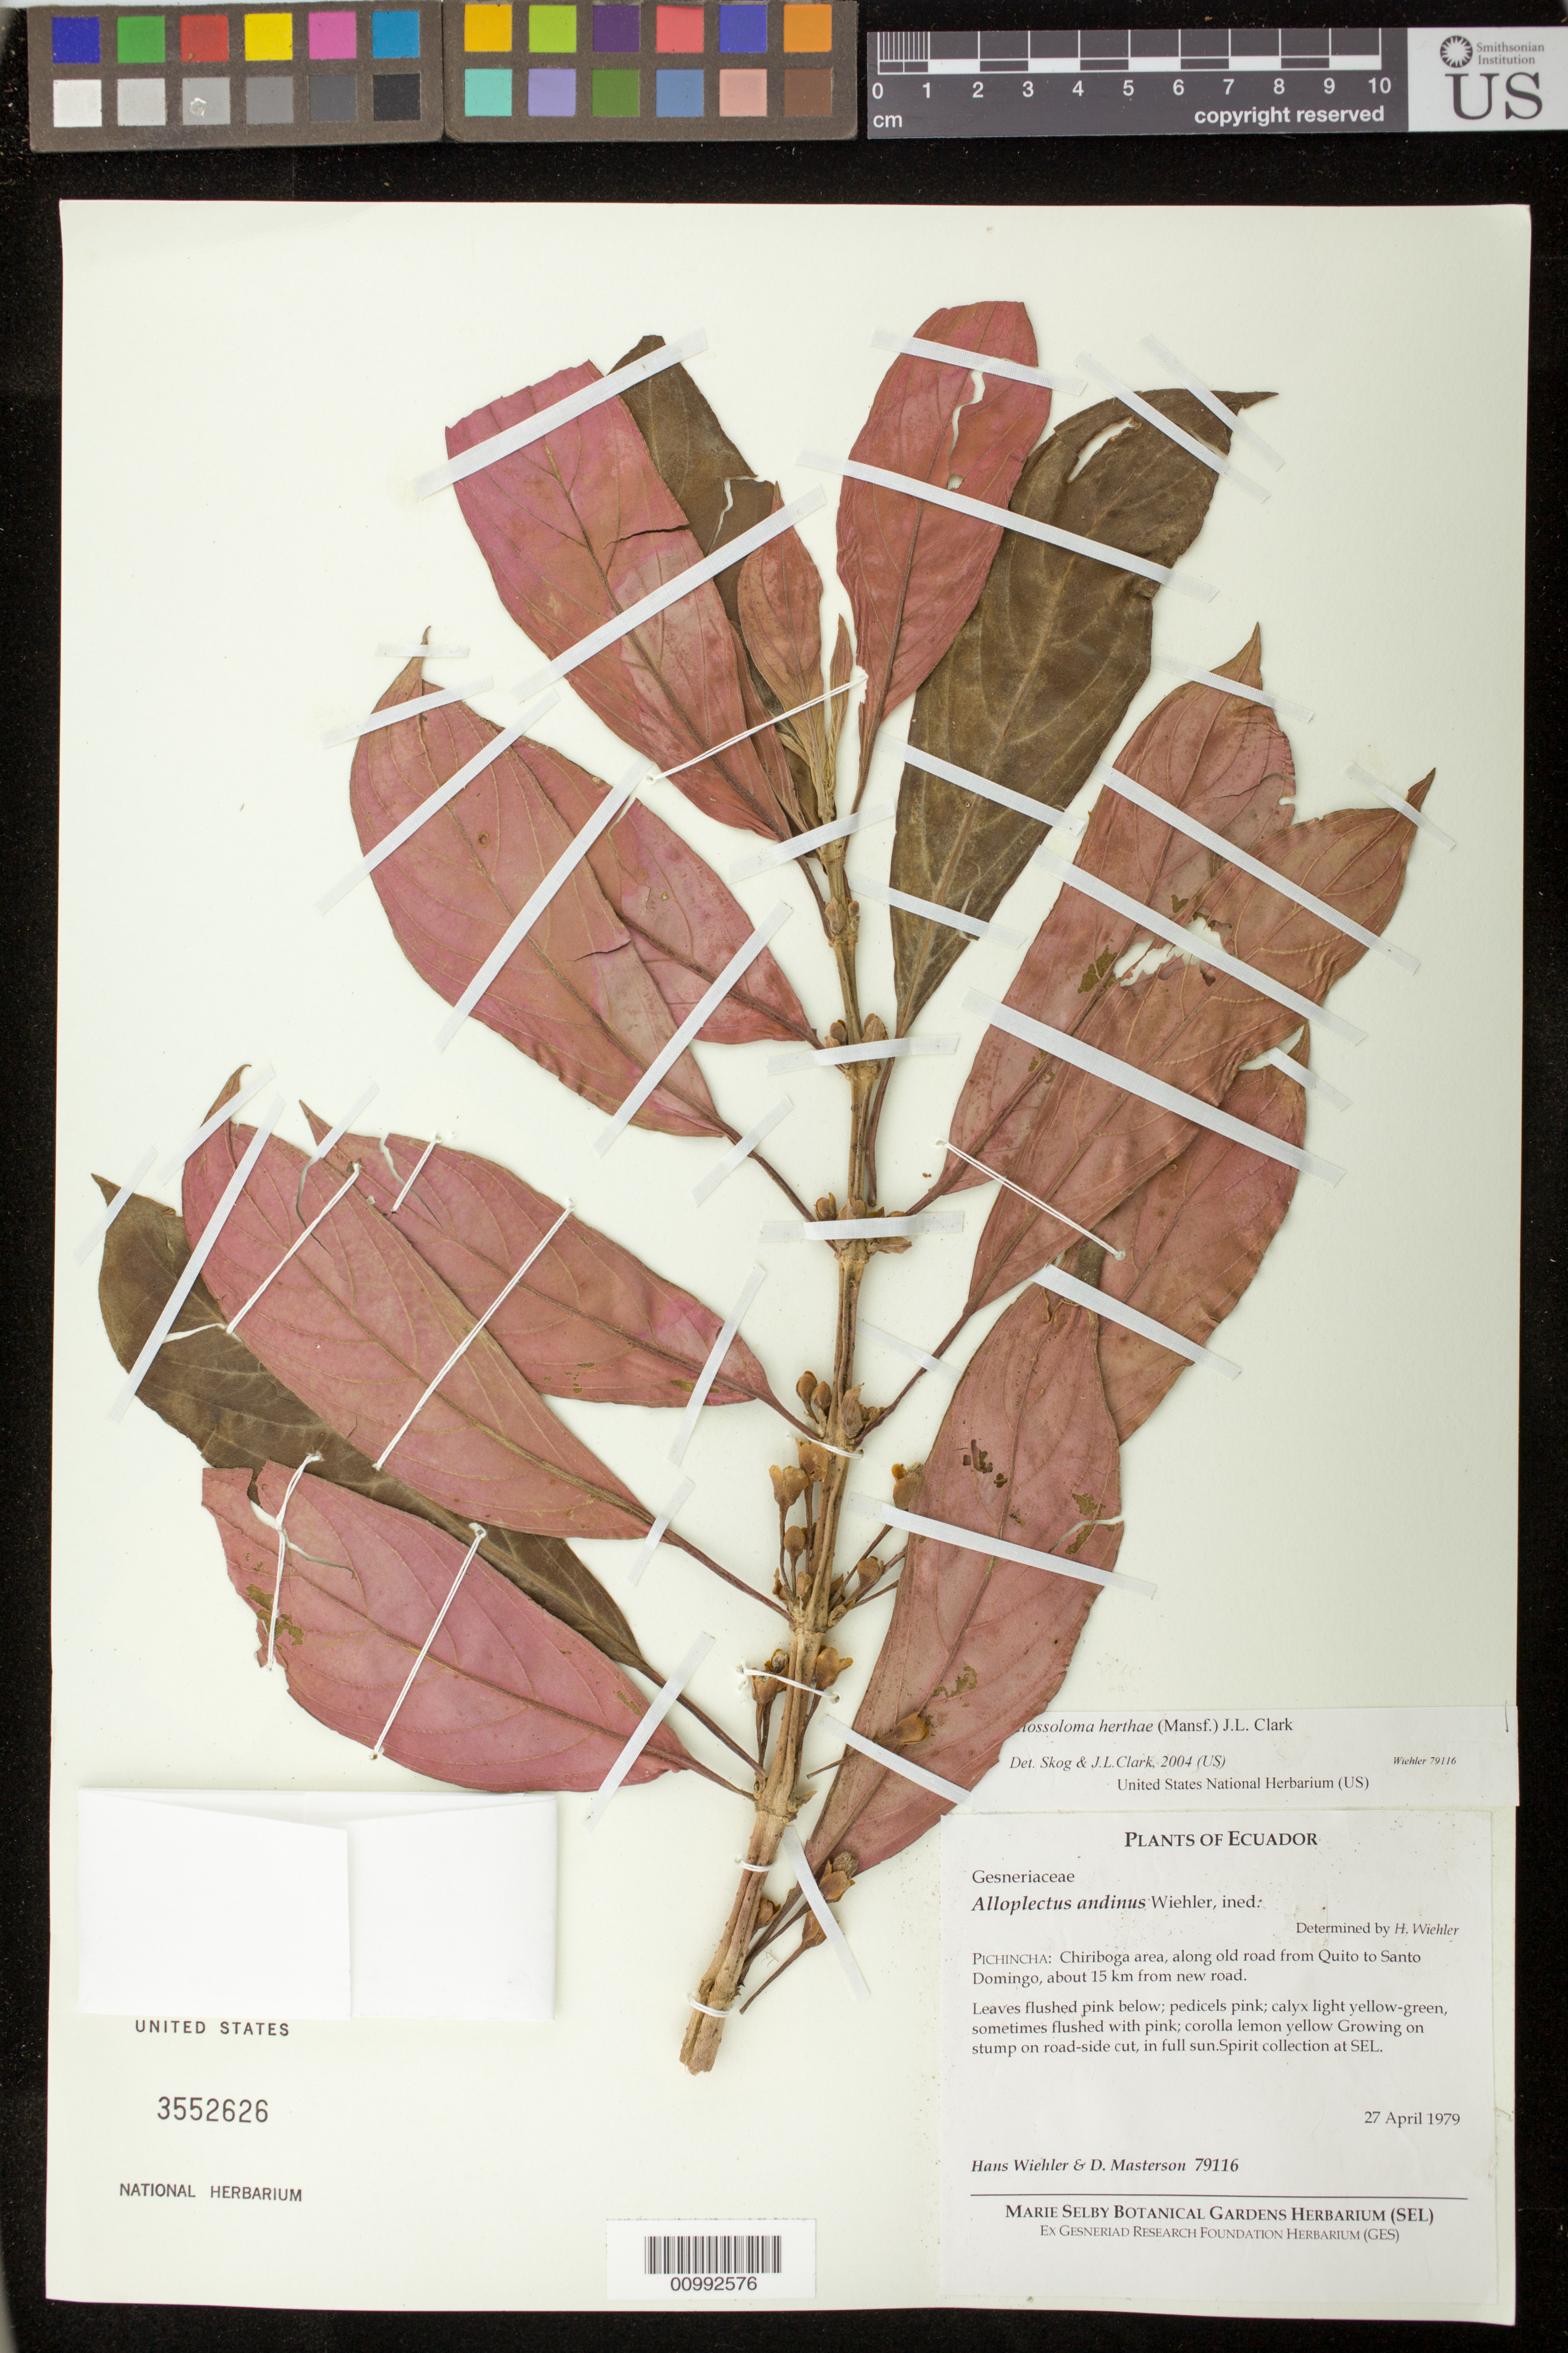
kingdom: Plantae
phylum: Tracheophyta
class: Magnoliopsida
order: Lamiales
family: Gesneriaceae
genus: Glossoloma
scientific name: Glossoloma herthae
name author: (Mansf.) J.L. Clark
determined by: Clark, J. L.; Skog, Laurence E.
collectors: H. J. Wiehler & D. Masterson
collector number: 79116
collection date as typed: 27 Apr 1979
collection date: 1979-04-27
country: Ecuador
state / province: Pichincha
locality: Pichincha: Chiriboga area, along old road from Quito to Santo Domingo, about 15 km from new road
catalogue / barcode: US 3552626